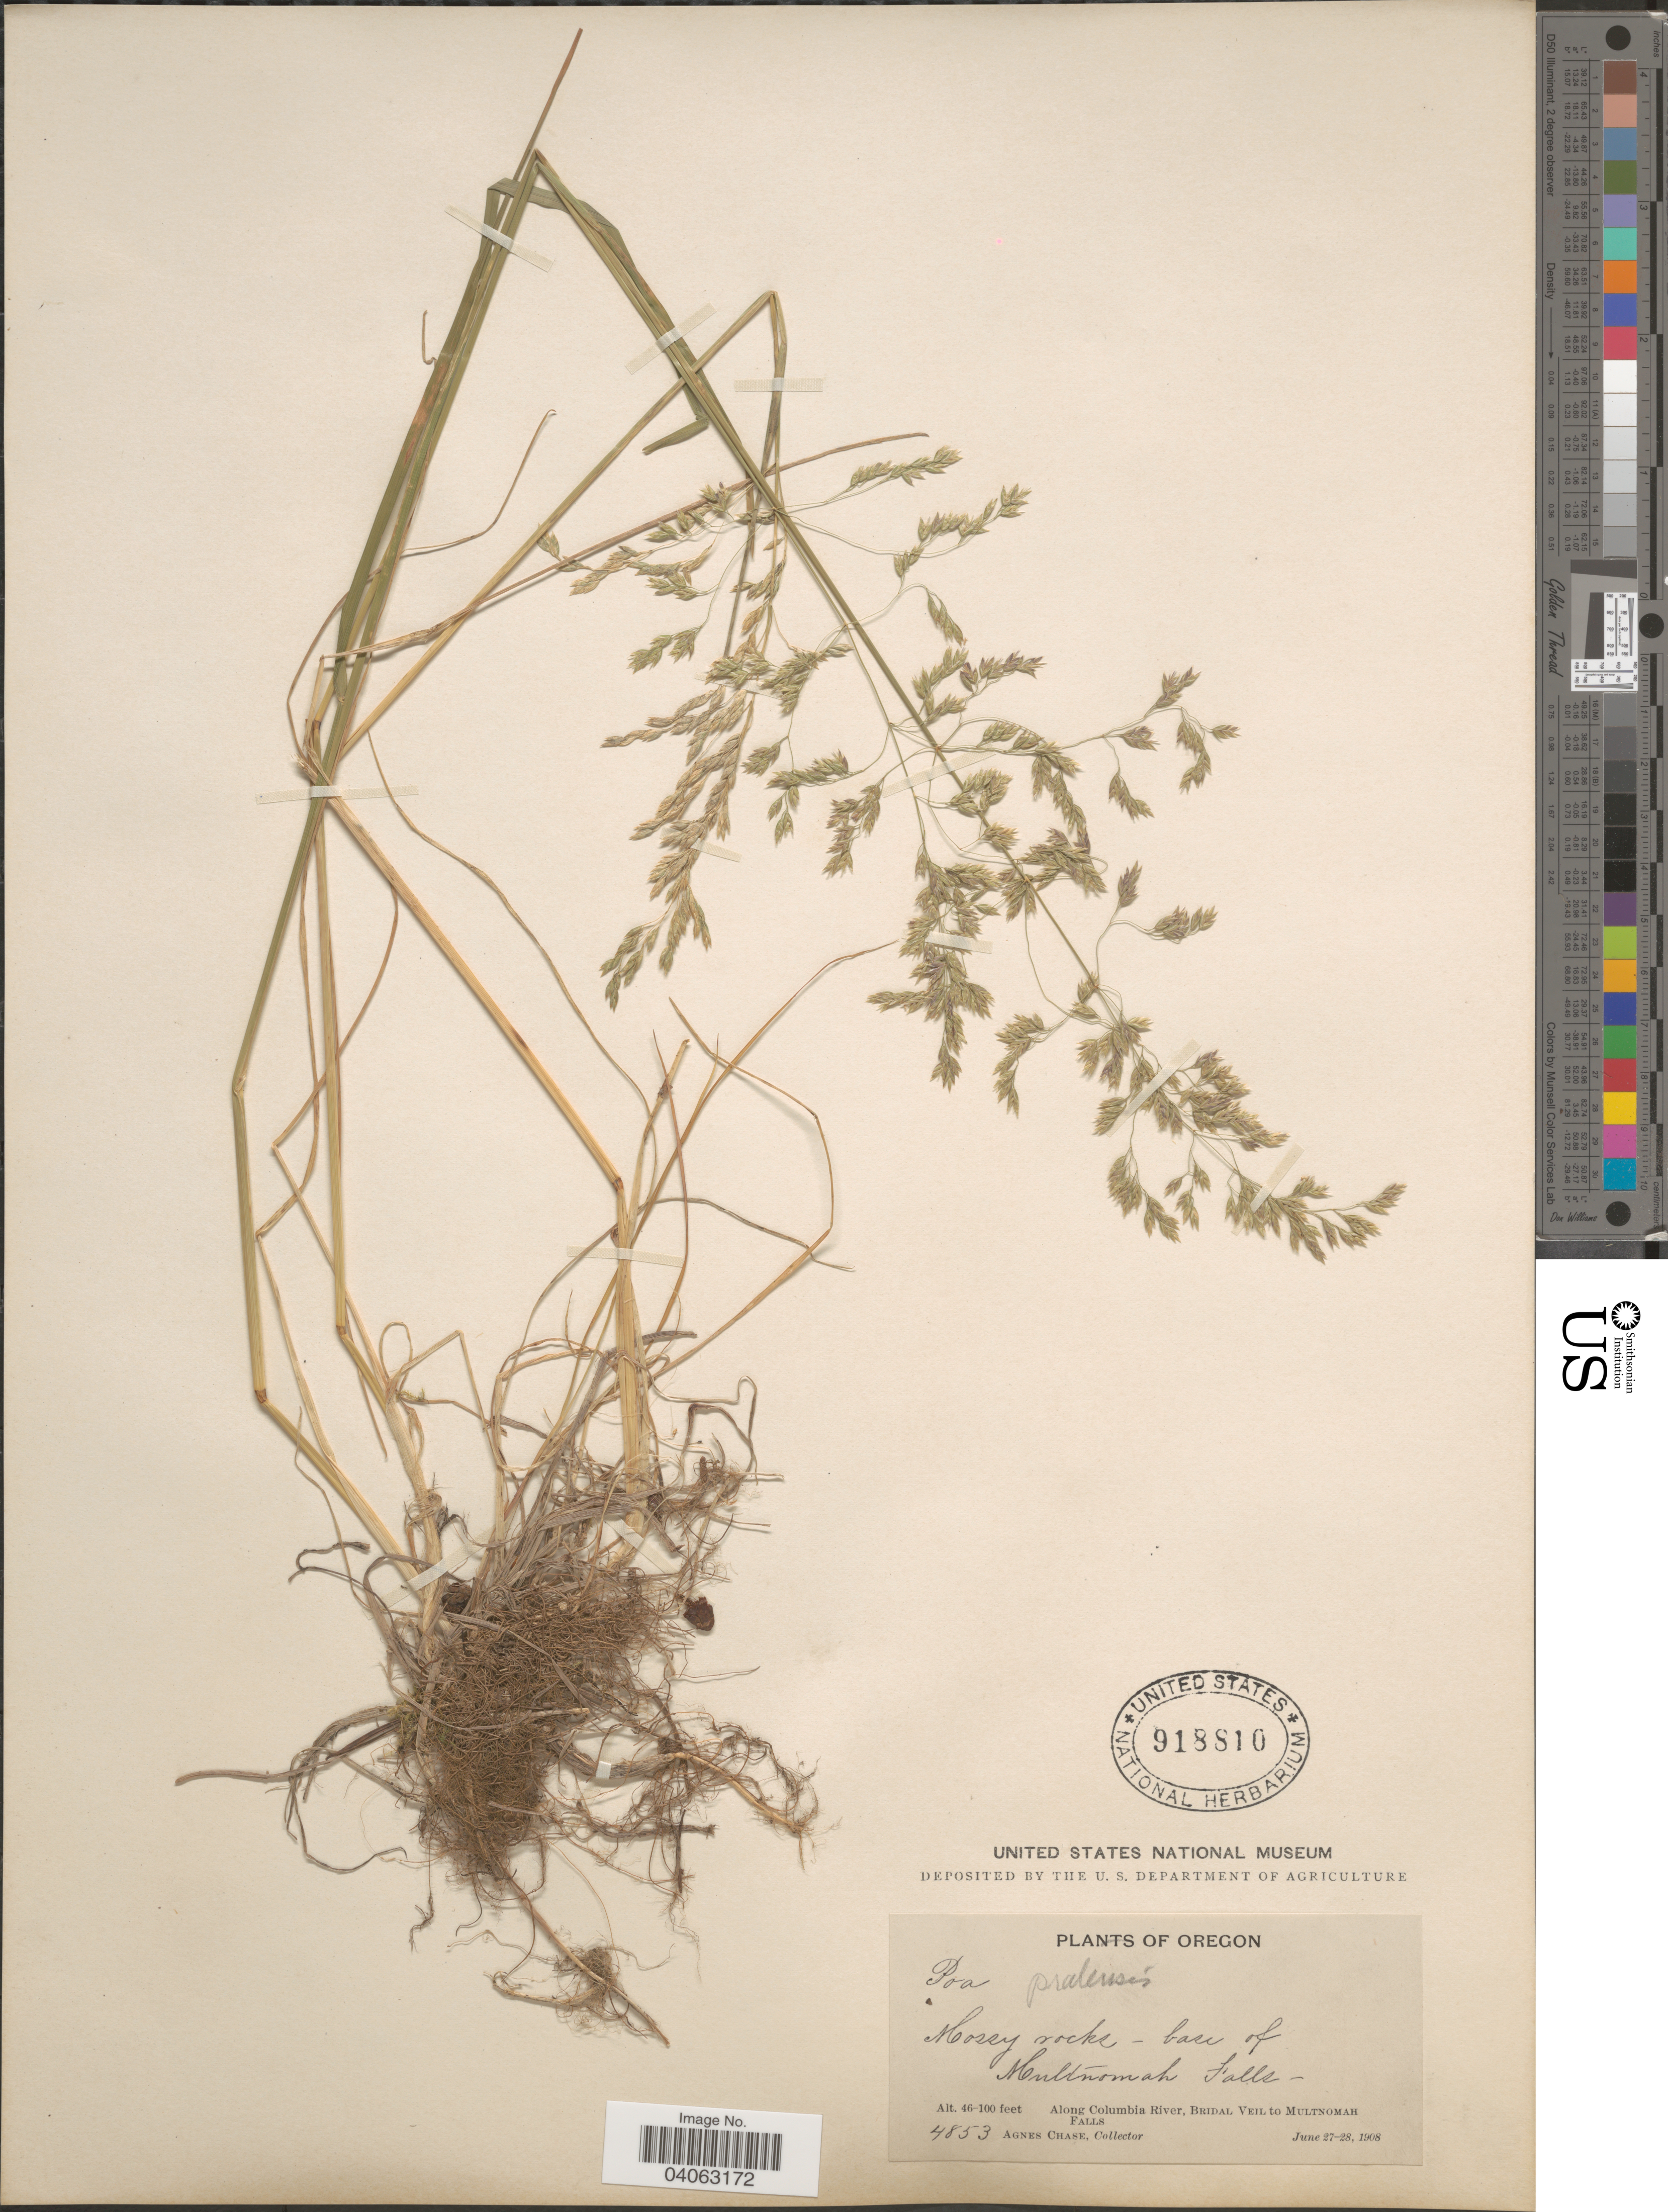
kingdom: Plantae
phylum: Tracheophyta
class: Liliopsida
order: Poales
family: Poaceae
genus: Poa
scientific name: Poa pratensis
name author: L.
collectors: A. Chase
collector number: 4853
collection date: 1908-06-27/1908-06-28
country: United States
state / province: Oregon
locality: Base of Multnomah Falls. Along Columbia River, Bridal Veil to Multnomah Falls.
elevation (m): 14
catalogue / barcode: US 918810